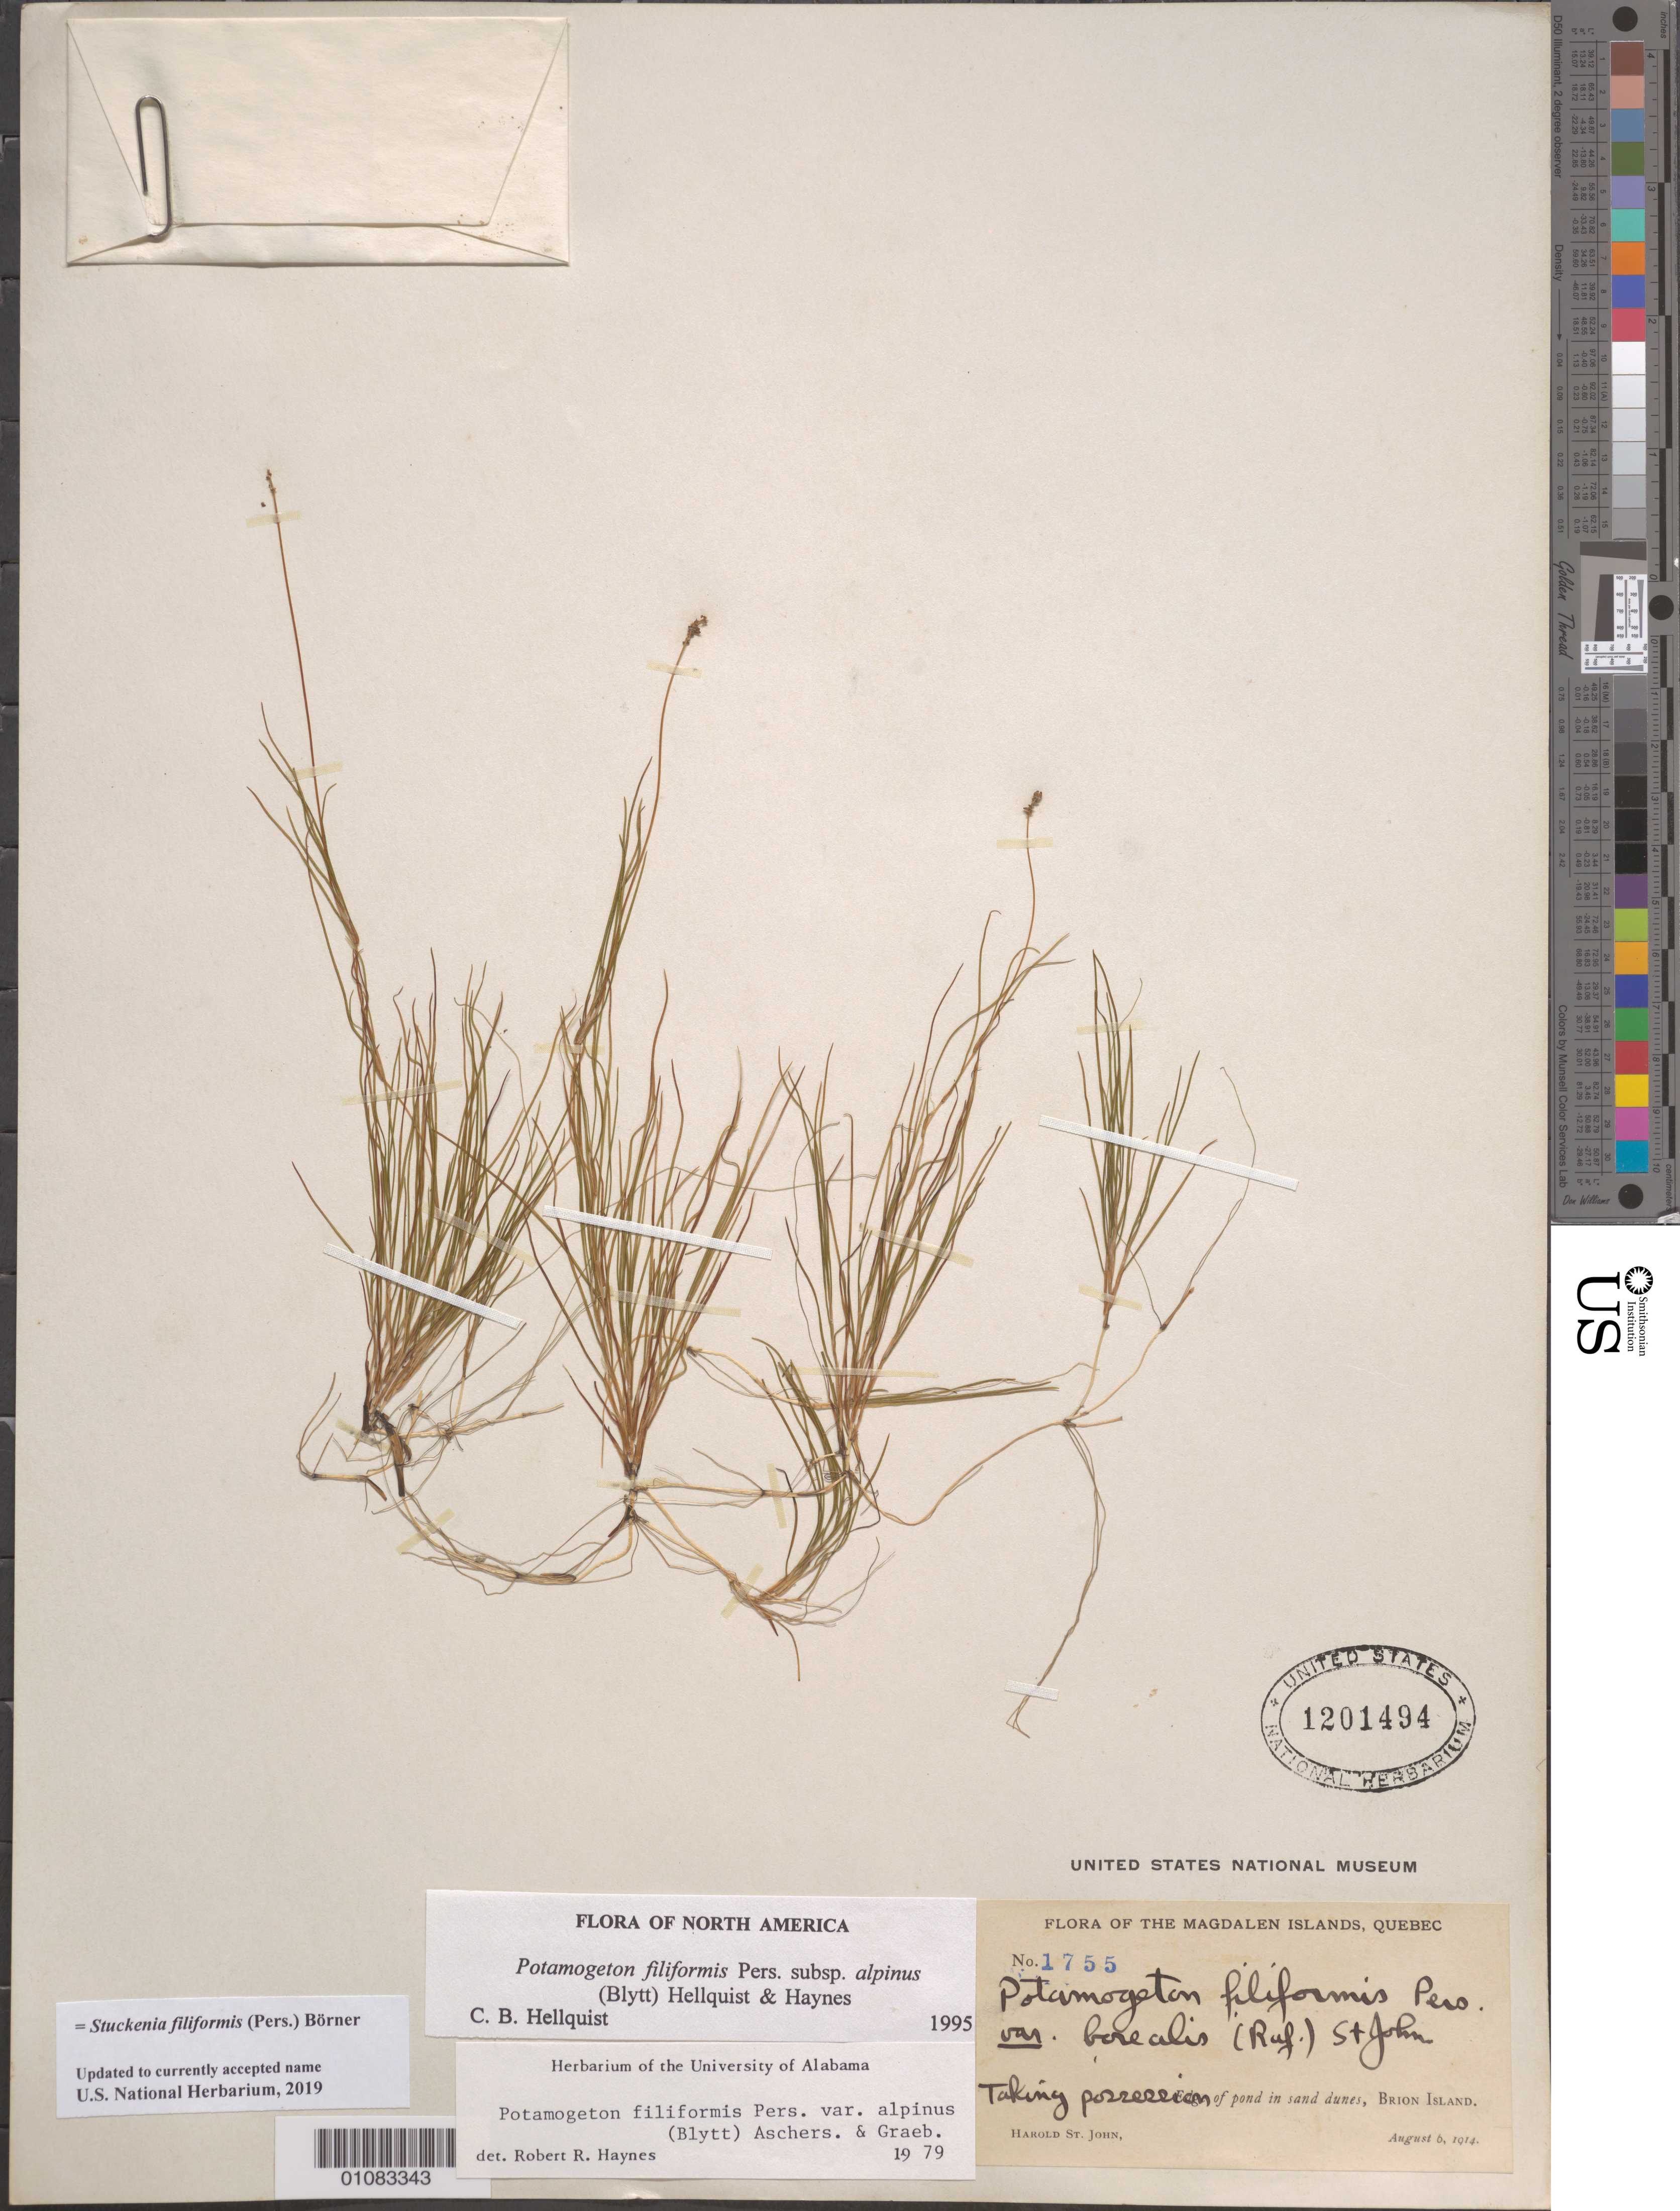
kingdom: Plantae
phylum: Tracheophyta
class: Liliopsida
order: Alismatales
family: Potamogetonaceae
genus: Stuckenia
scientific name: Stuckenia filiformis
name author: (Pers.) Börner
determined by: Strong, Mark T., (BOT), Smithsonian Institution - National Museum of Natural History (UNITED STATES)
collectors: H. St. John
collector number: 1755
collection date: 1914-08-06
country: Canada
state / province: Quebec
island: Brion Island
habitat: Taking possession of pond in sand dunes.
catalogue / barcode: US 1201494